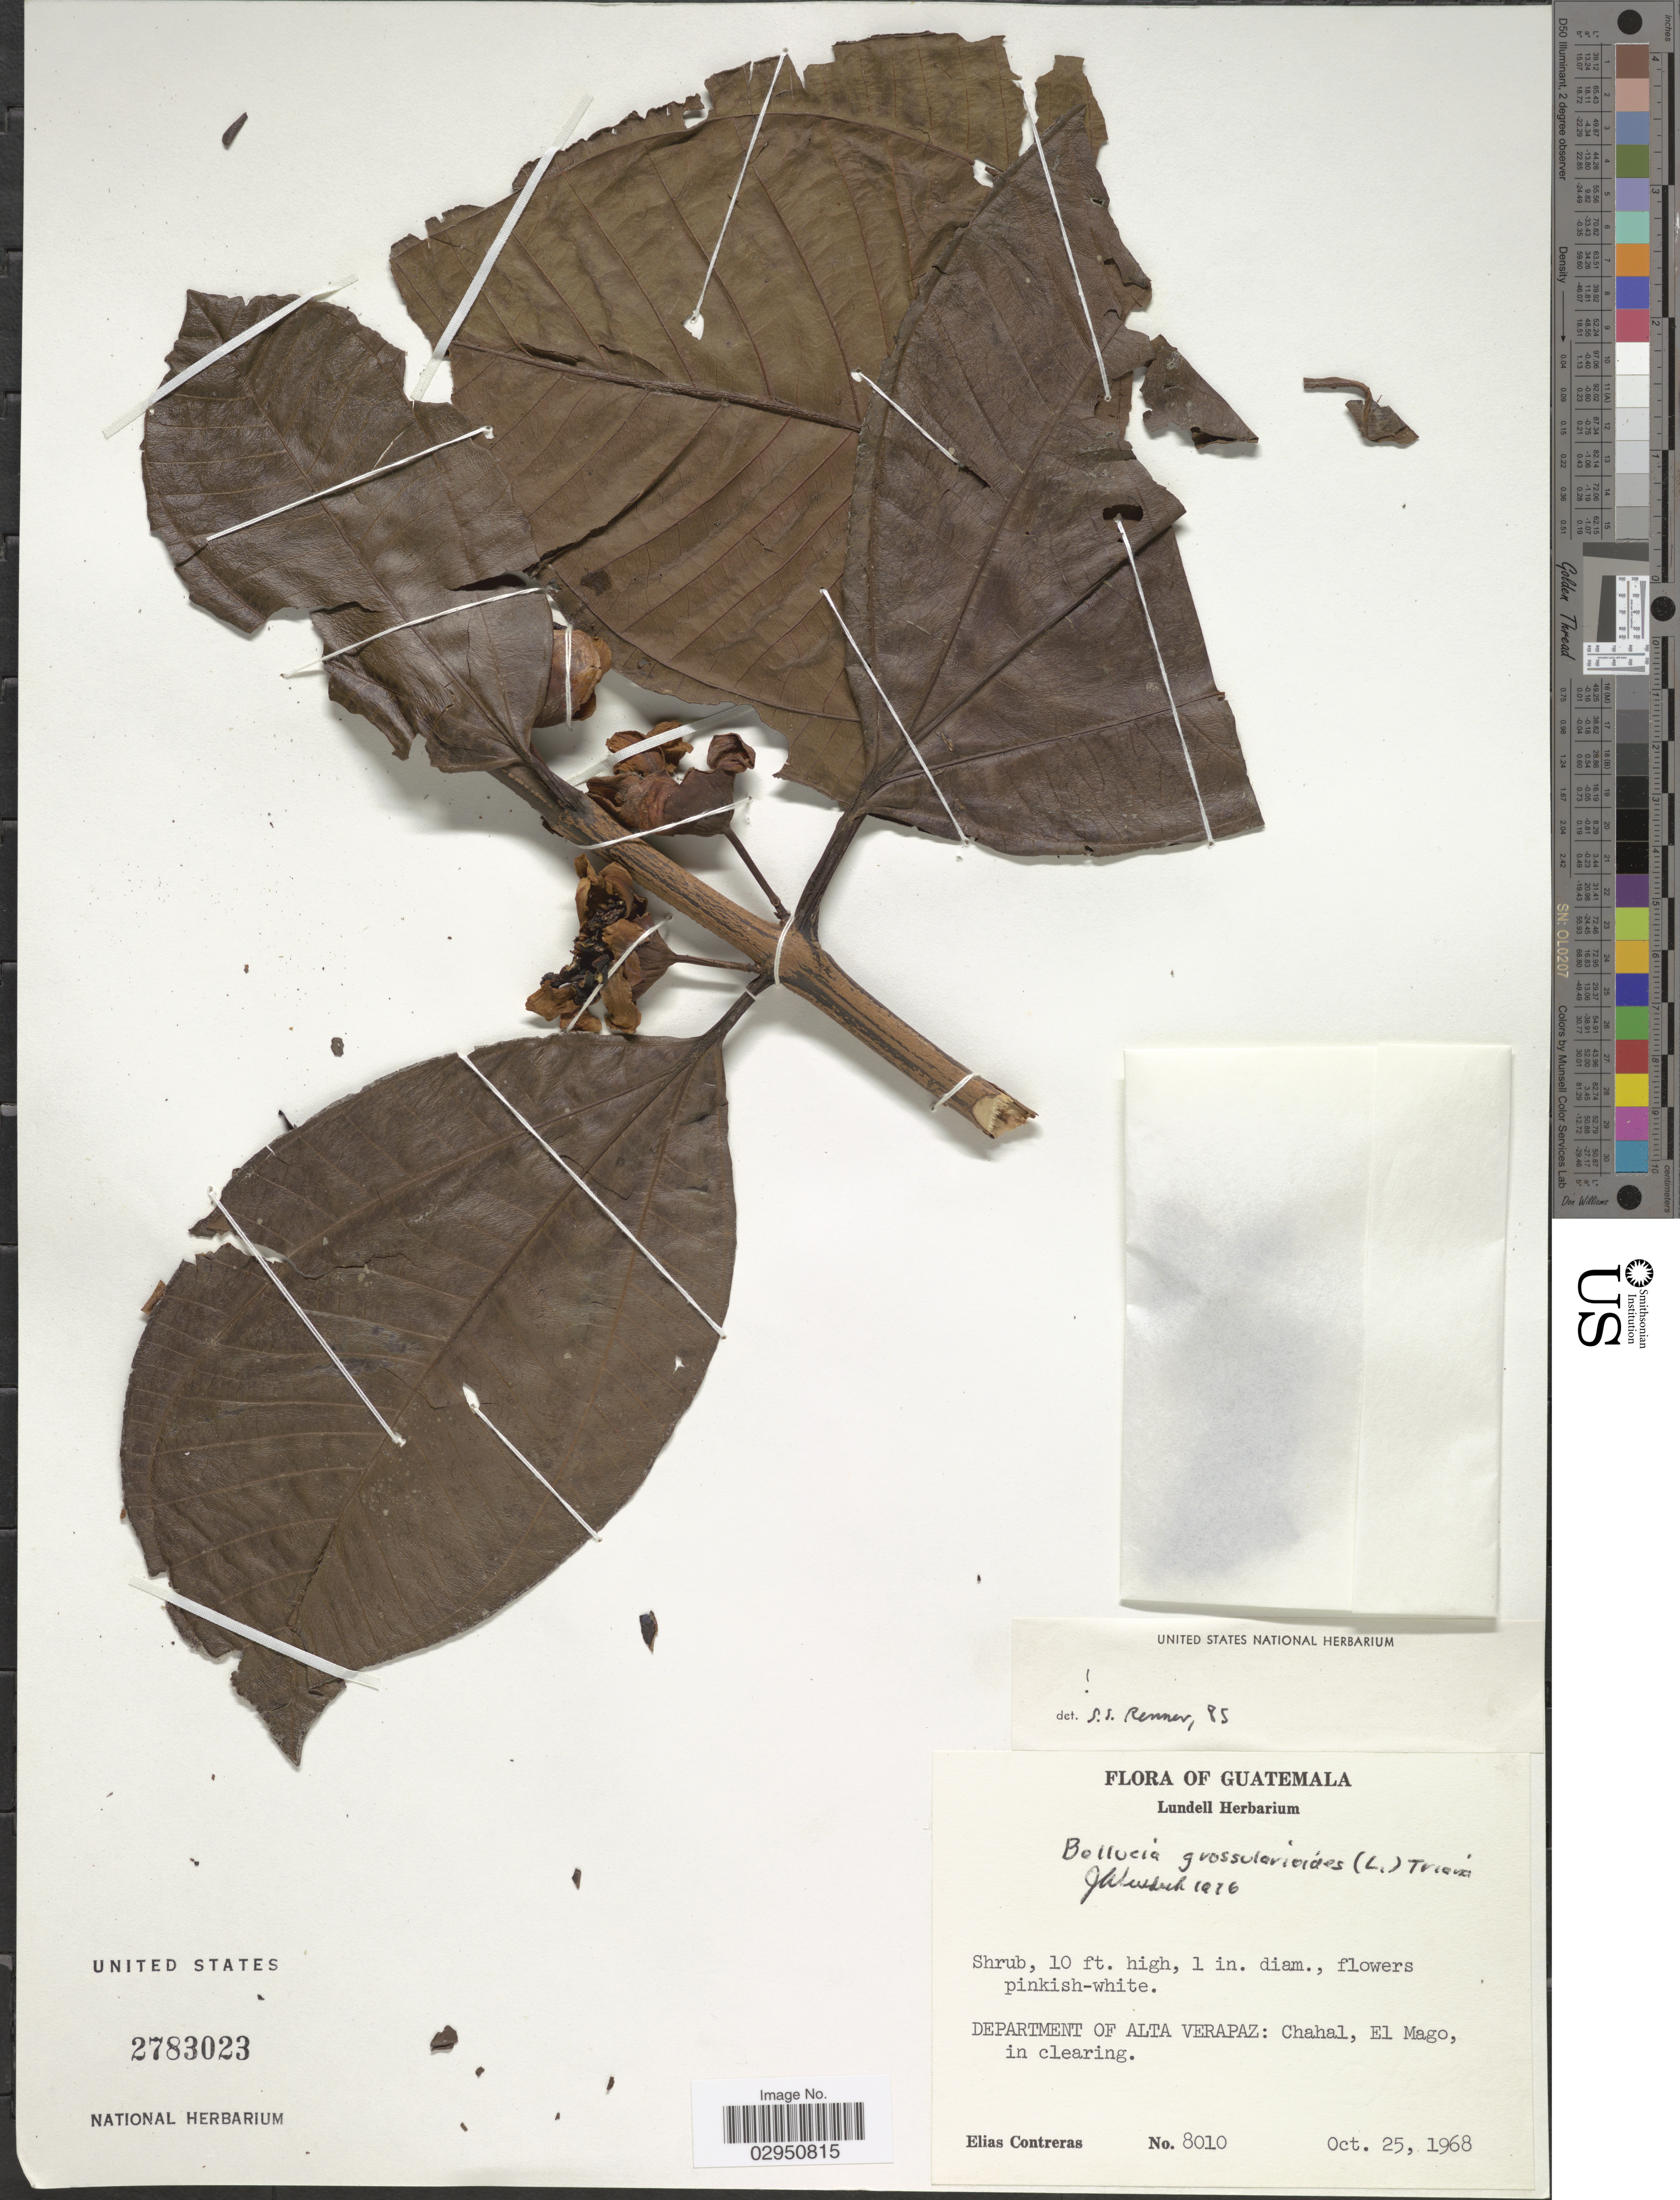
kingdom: Plantae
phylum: Tracheophyta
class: Magnoliopsida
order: Myrtales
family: Melastomataceae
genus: Bellucia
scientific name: Bellucia grossularioides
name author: (L.) Triana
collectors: E. Contreras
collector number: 8010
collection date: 1968-10-25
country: Guatemala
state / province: Alta Verapaz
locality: Department of Alta Verapaz: Chahal, El Mago.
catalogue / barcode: US 2783023